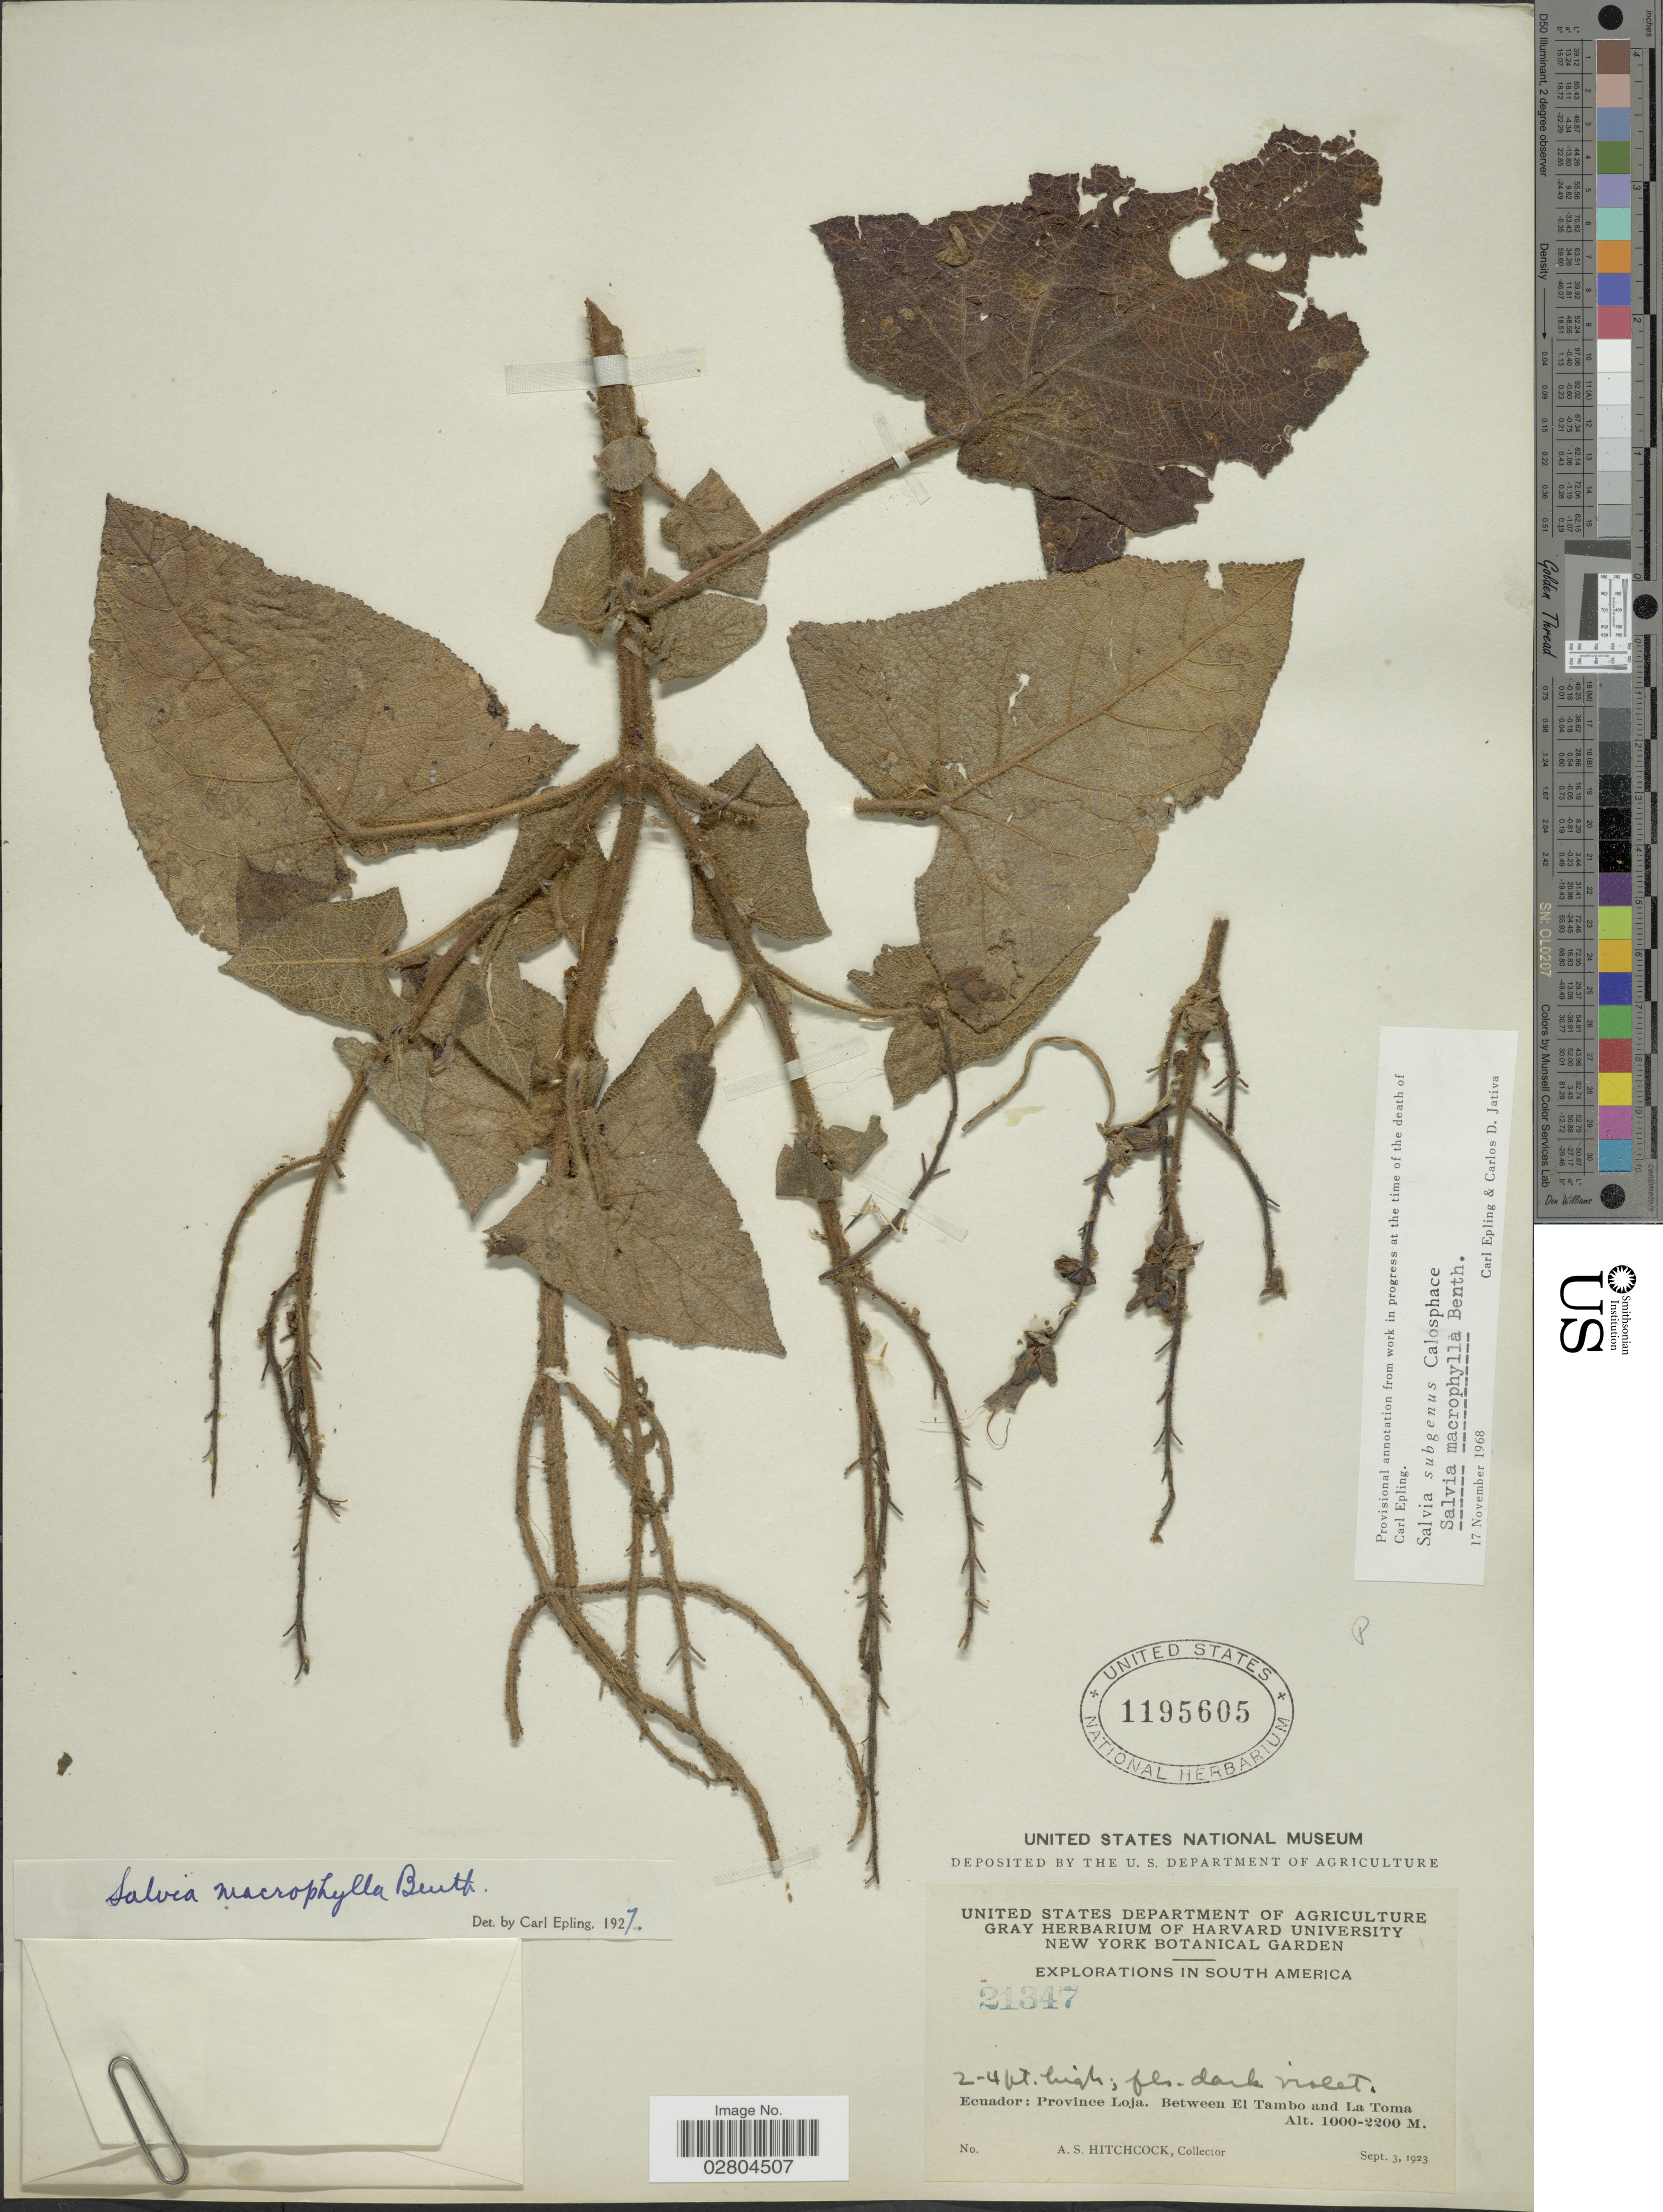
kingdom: Plantae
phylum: Tracheophyta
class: Magnoliopsida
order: Lamiales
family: Lamiaceae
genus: Salvia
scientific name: Salvia macrophylla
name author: Benth.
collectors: A. S. Hitchcock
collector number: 21347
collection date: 1923-09-03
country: Ecuador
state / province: Loja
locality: Province Loja. Between El Tambo and La Toma.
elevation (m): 1000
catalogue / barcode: US 1195605